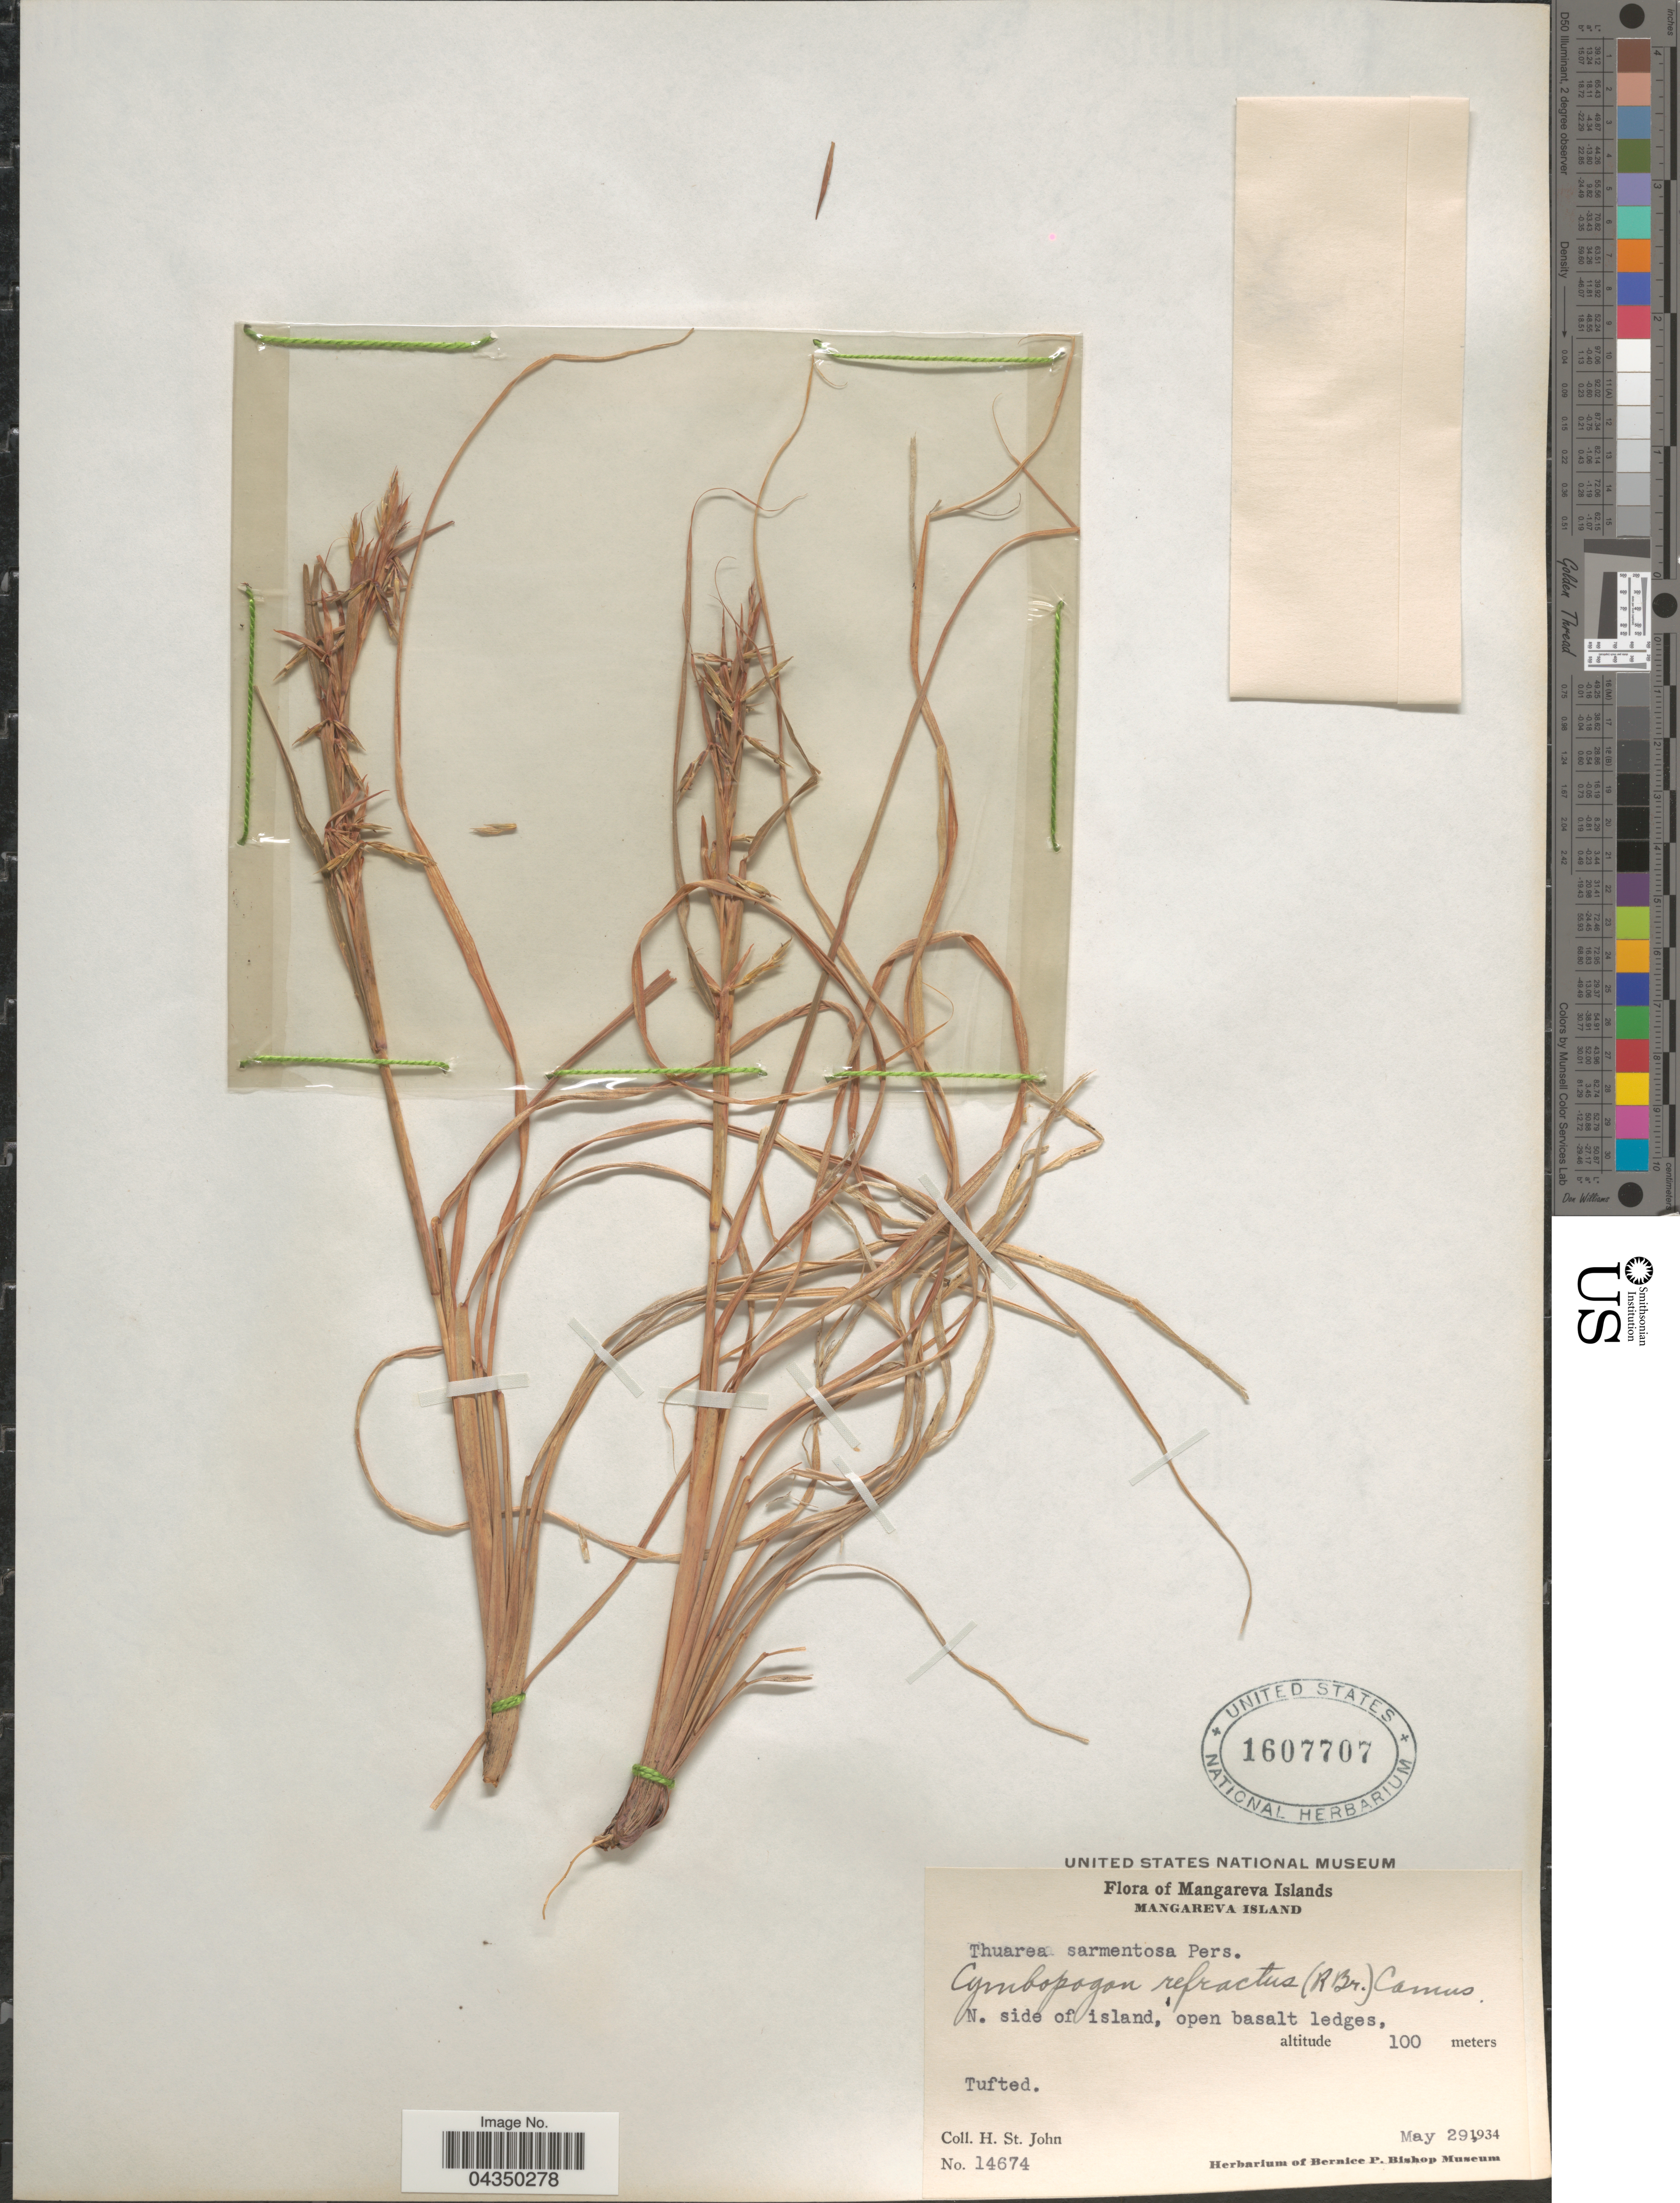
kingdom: Plantae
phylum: Tracheophyta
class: Liliopsida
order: Poales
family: Poaceae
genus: Cymbopogon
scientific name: Cymbopogon refractus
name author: (R. Br.) A. Camus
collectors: H. St. John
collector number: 14674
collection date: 1934-05-29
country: French Polynesia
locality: Mangareva Islands. Mangareva Island. N. side of island, open basalt ledges.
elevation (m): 100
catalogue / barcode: US 1607707